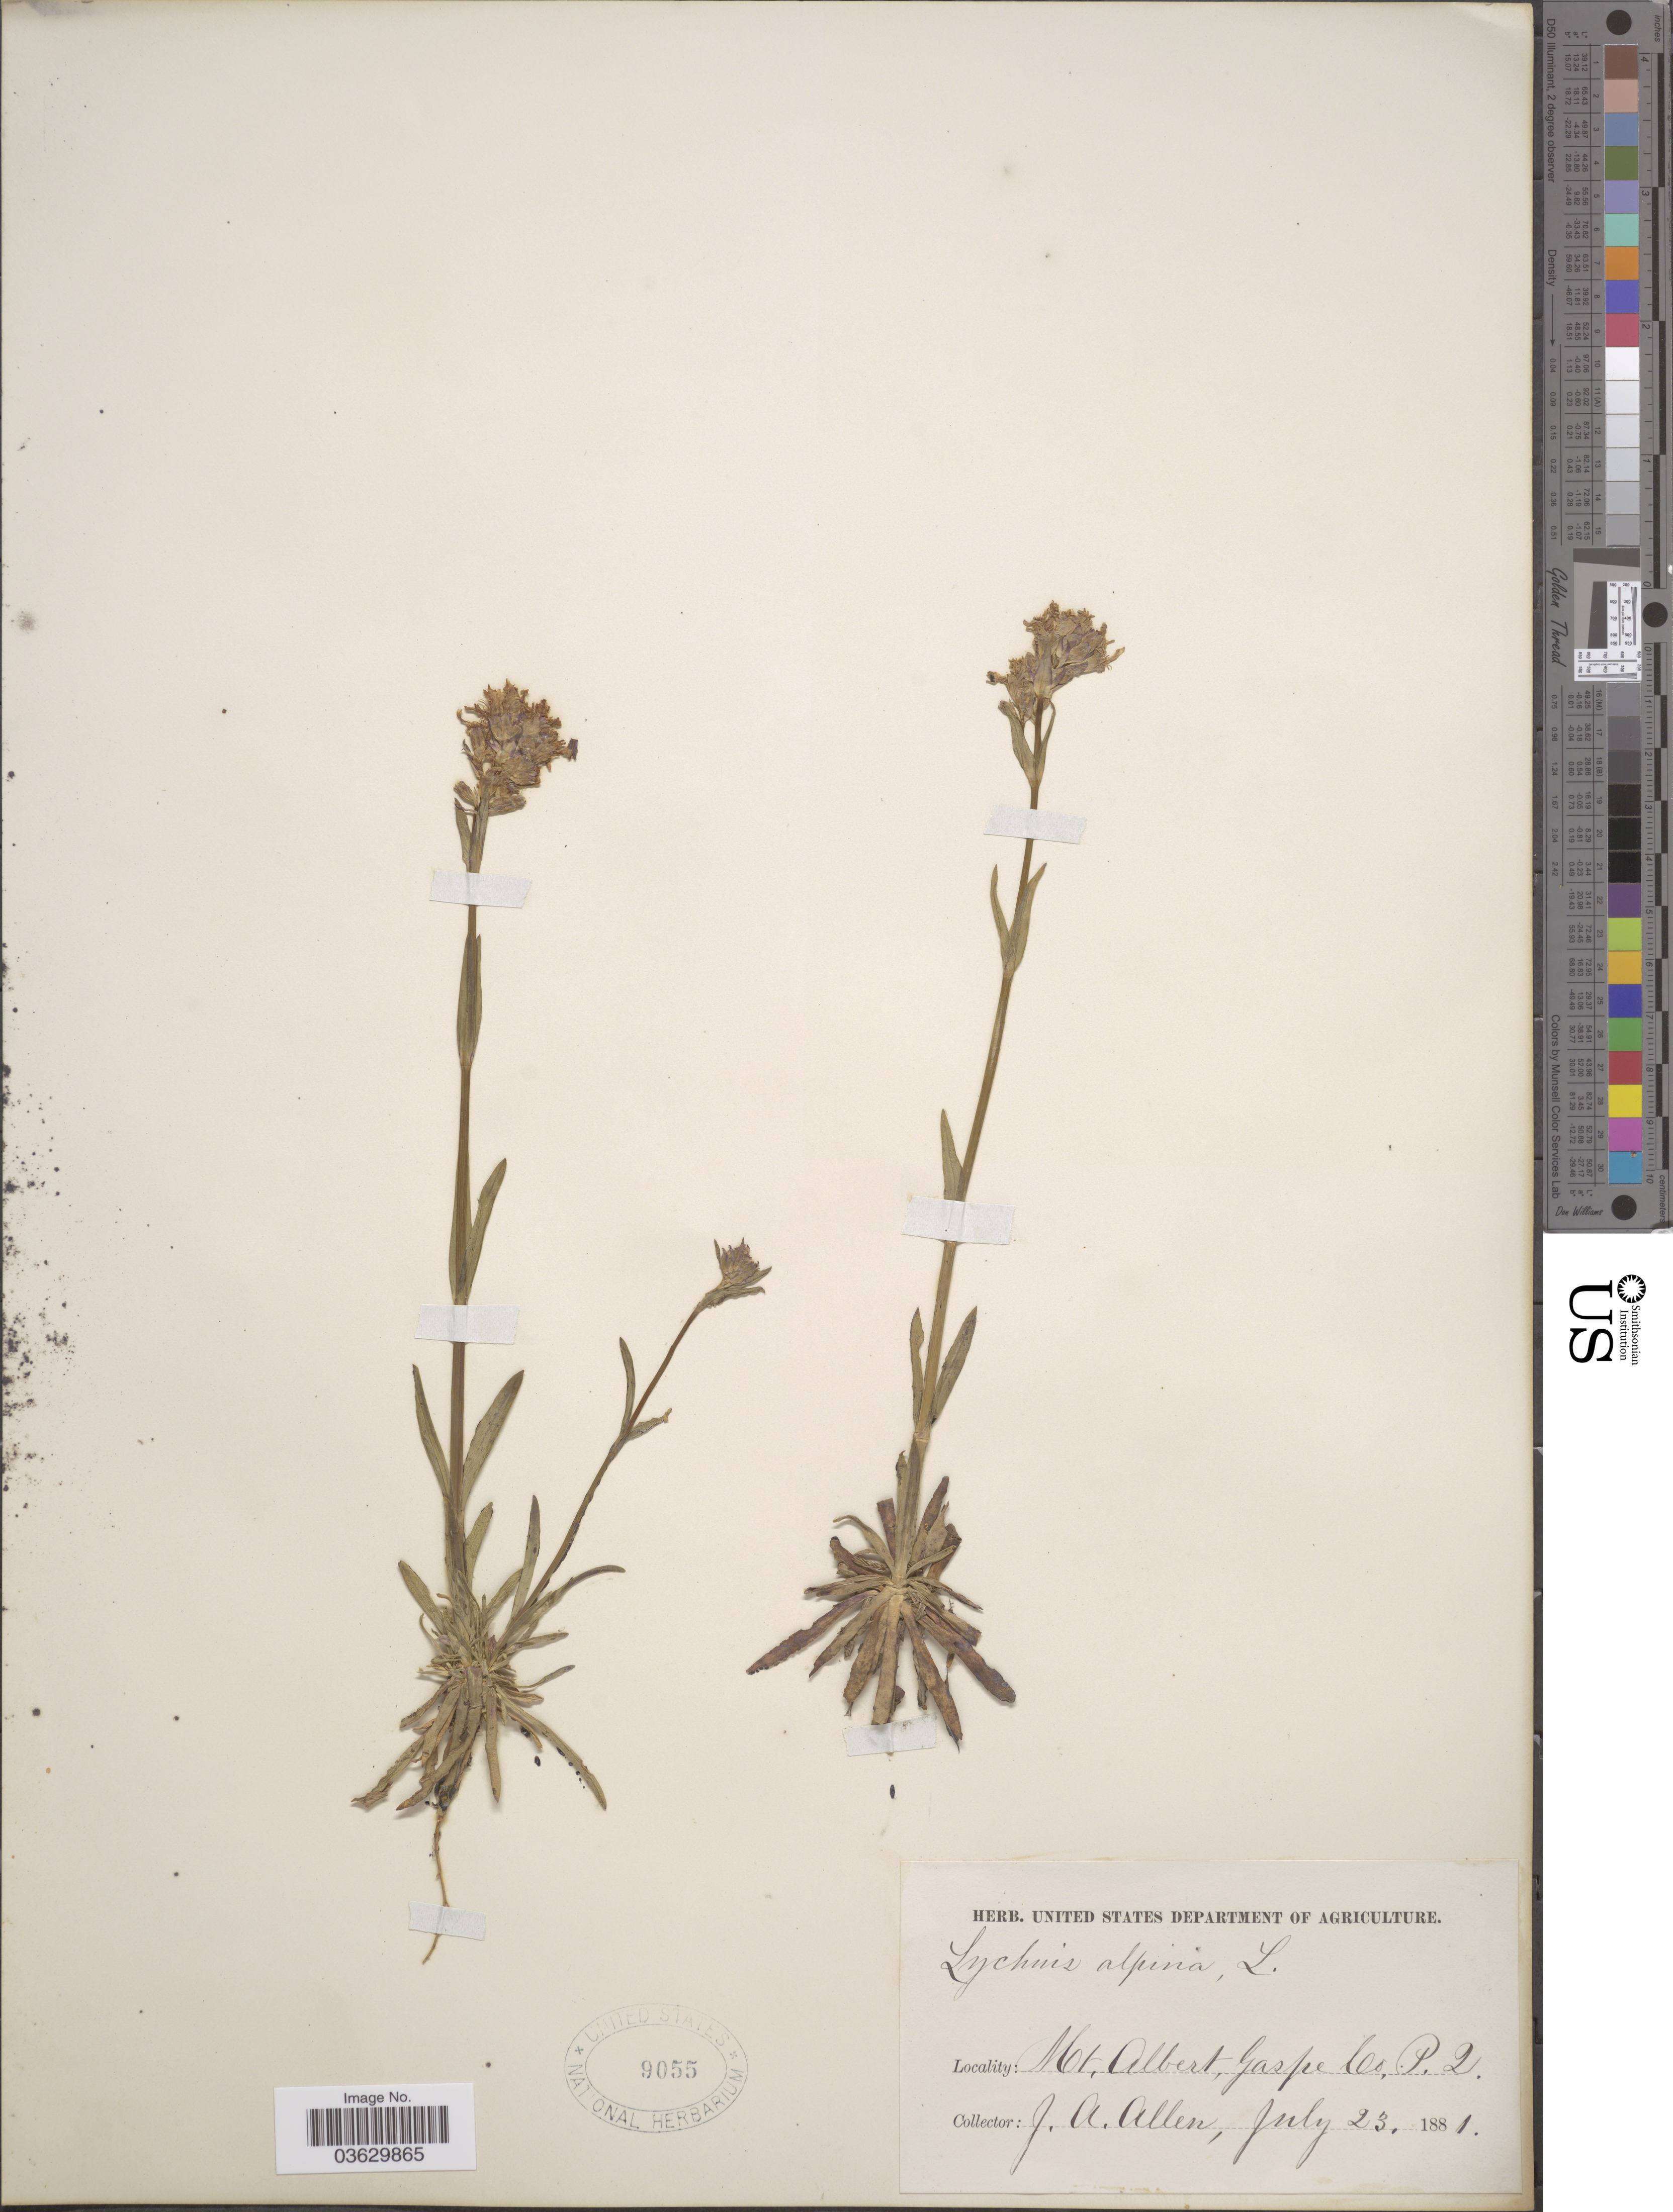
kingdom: Plantae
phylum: Tracheophyta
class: Magnoliopsida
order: Caryophyllales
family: Caryophyllaceae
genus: Viscaria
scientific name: Viscaria alpina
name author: (L.) G. Don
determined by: Strong, Mark T., (BOT), Smithsonian Institution - National Museum of Natural History (UNITED STATES)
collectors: J. Allen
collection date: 1881-07-23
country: Canada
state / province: Quebec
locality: Mt. Albert, Gaspe Co. P. Q.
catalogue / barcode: US 9055